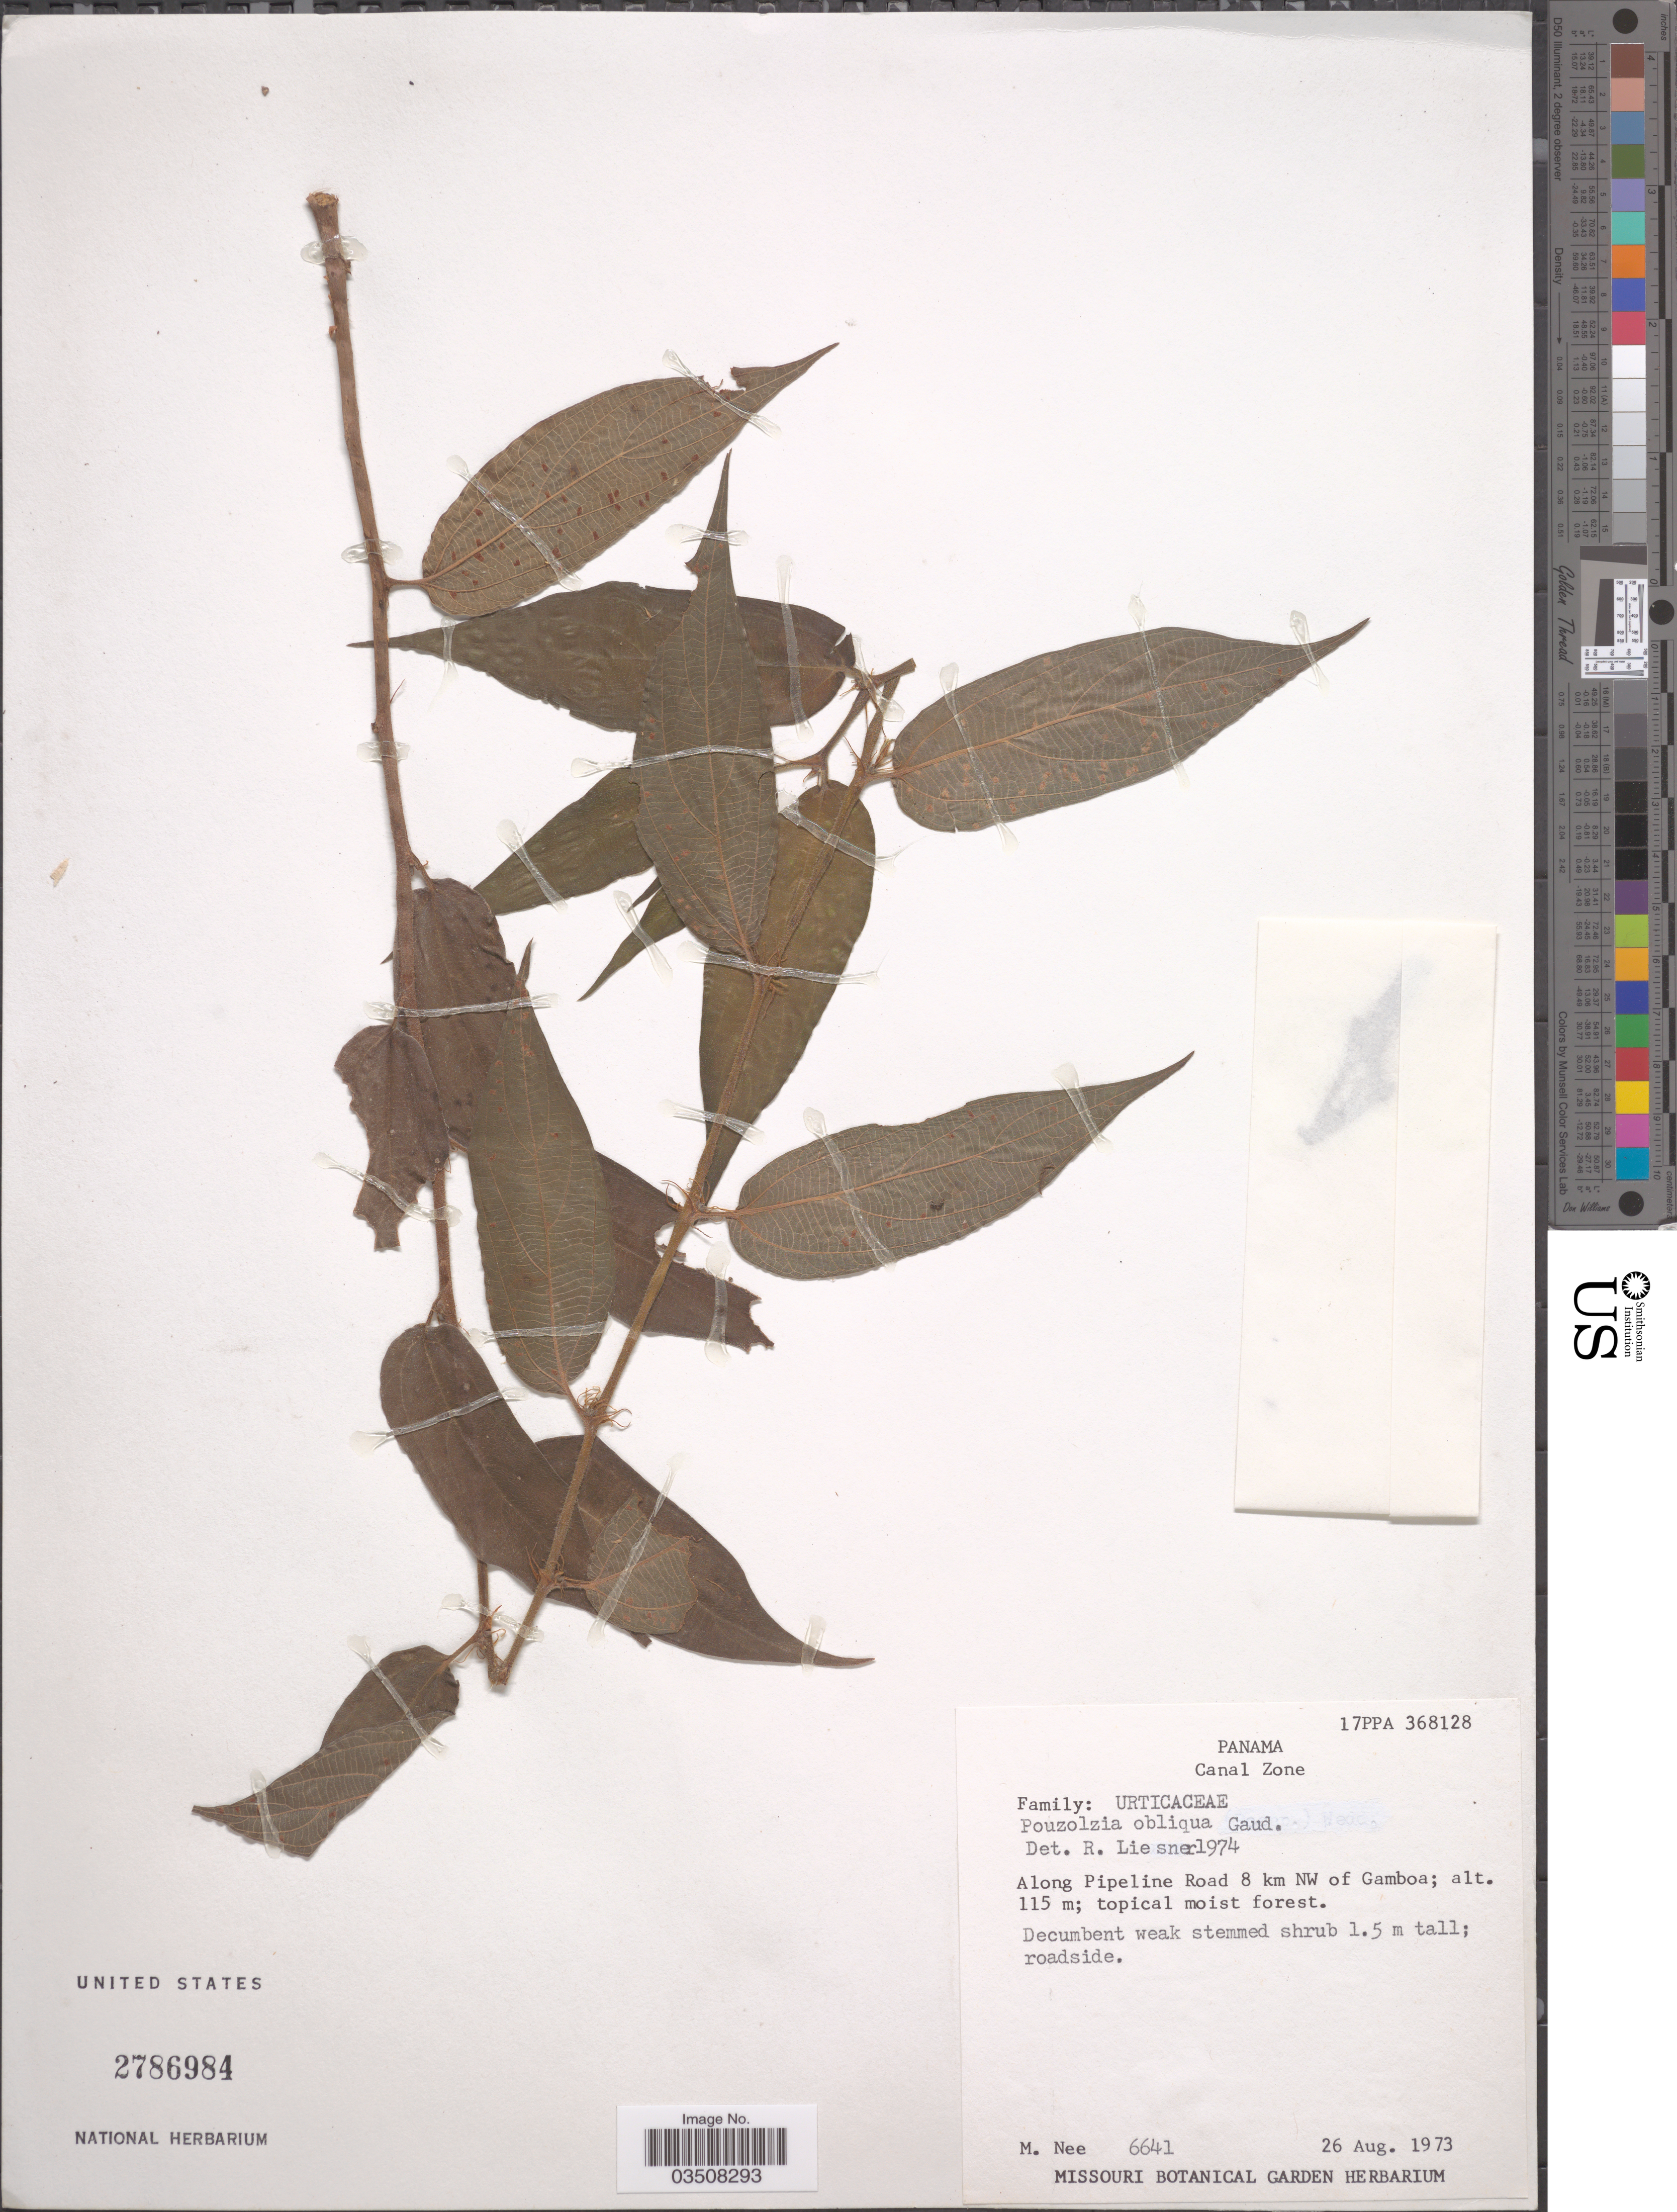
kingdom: Plantae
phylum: Tracheophyta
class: Magnoliopsida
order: Rosales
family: Urticaceae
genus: Pouzolzia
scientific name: Pouzolzia obliqua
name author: (Poepp.) Gaudich.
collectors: M. Nee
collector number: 6641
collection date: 1973-08-26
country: Panama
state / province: Colón / Panamá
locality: Canal Zone. Along Pipeline Road 8 km NW of Gamboa.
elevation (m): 115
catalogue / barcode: US 2786984